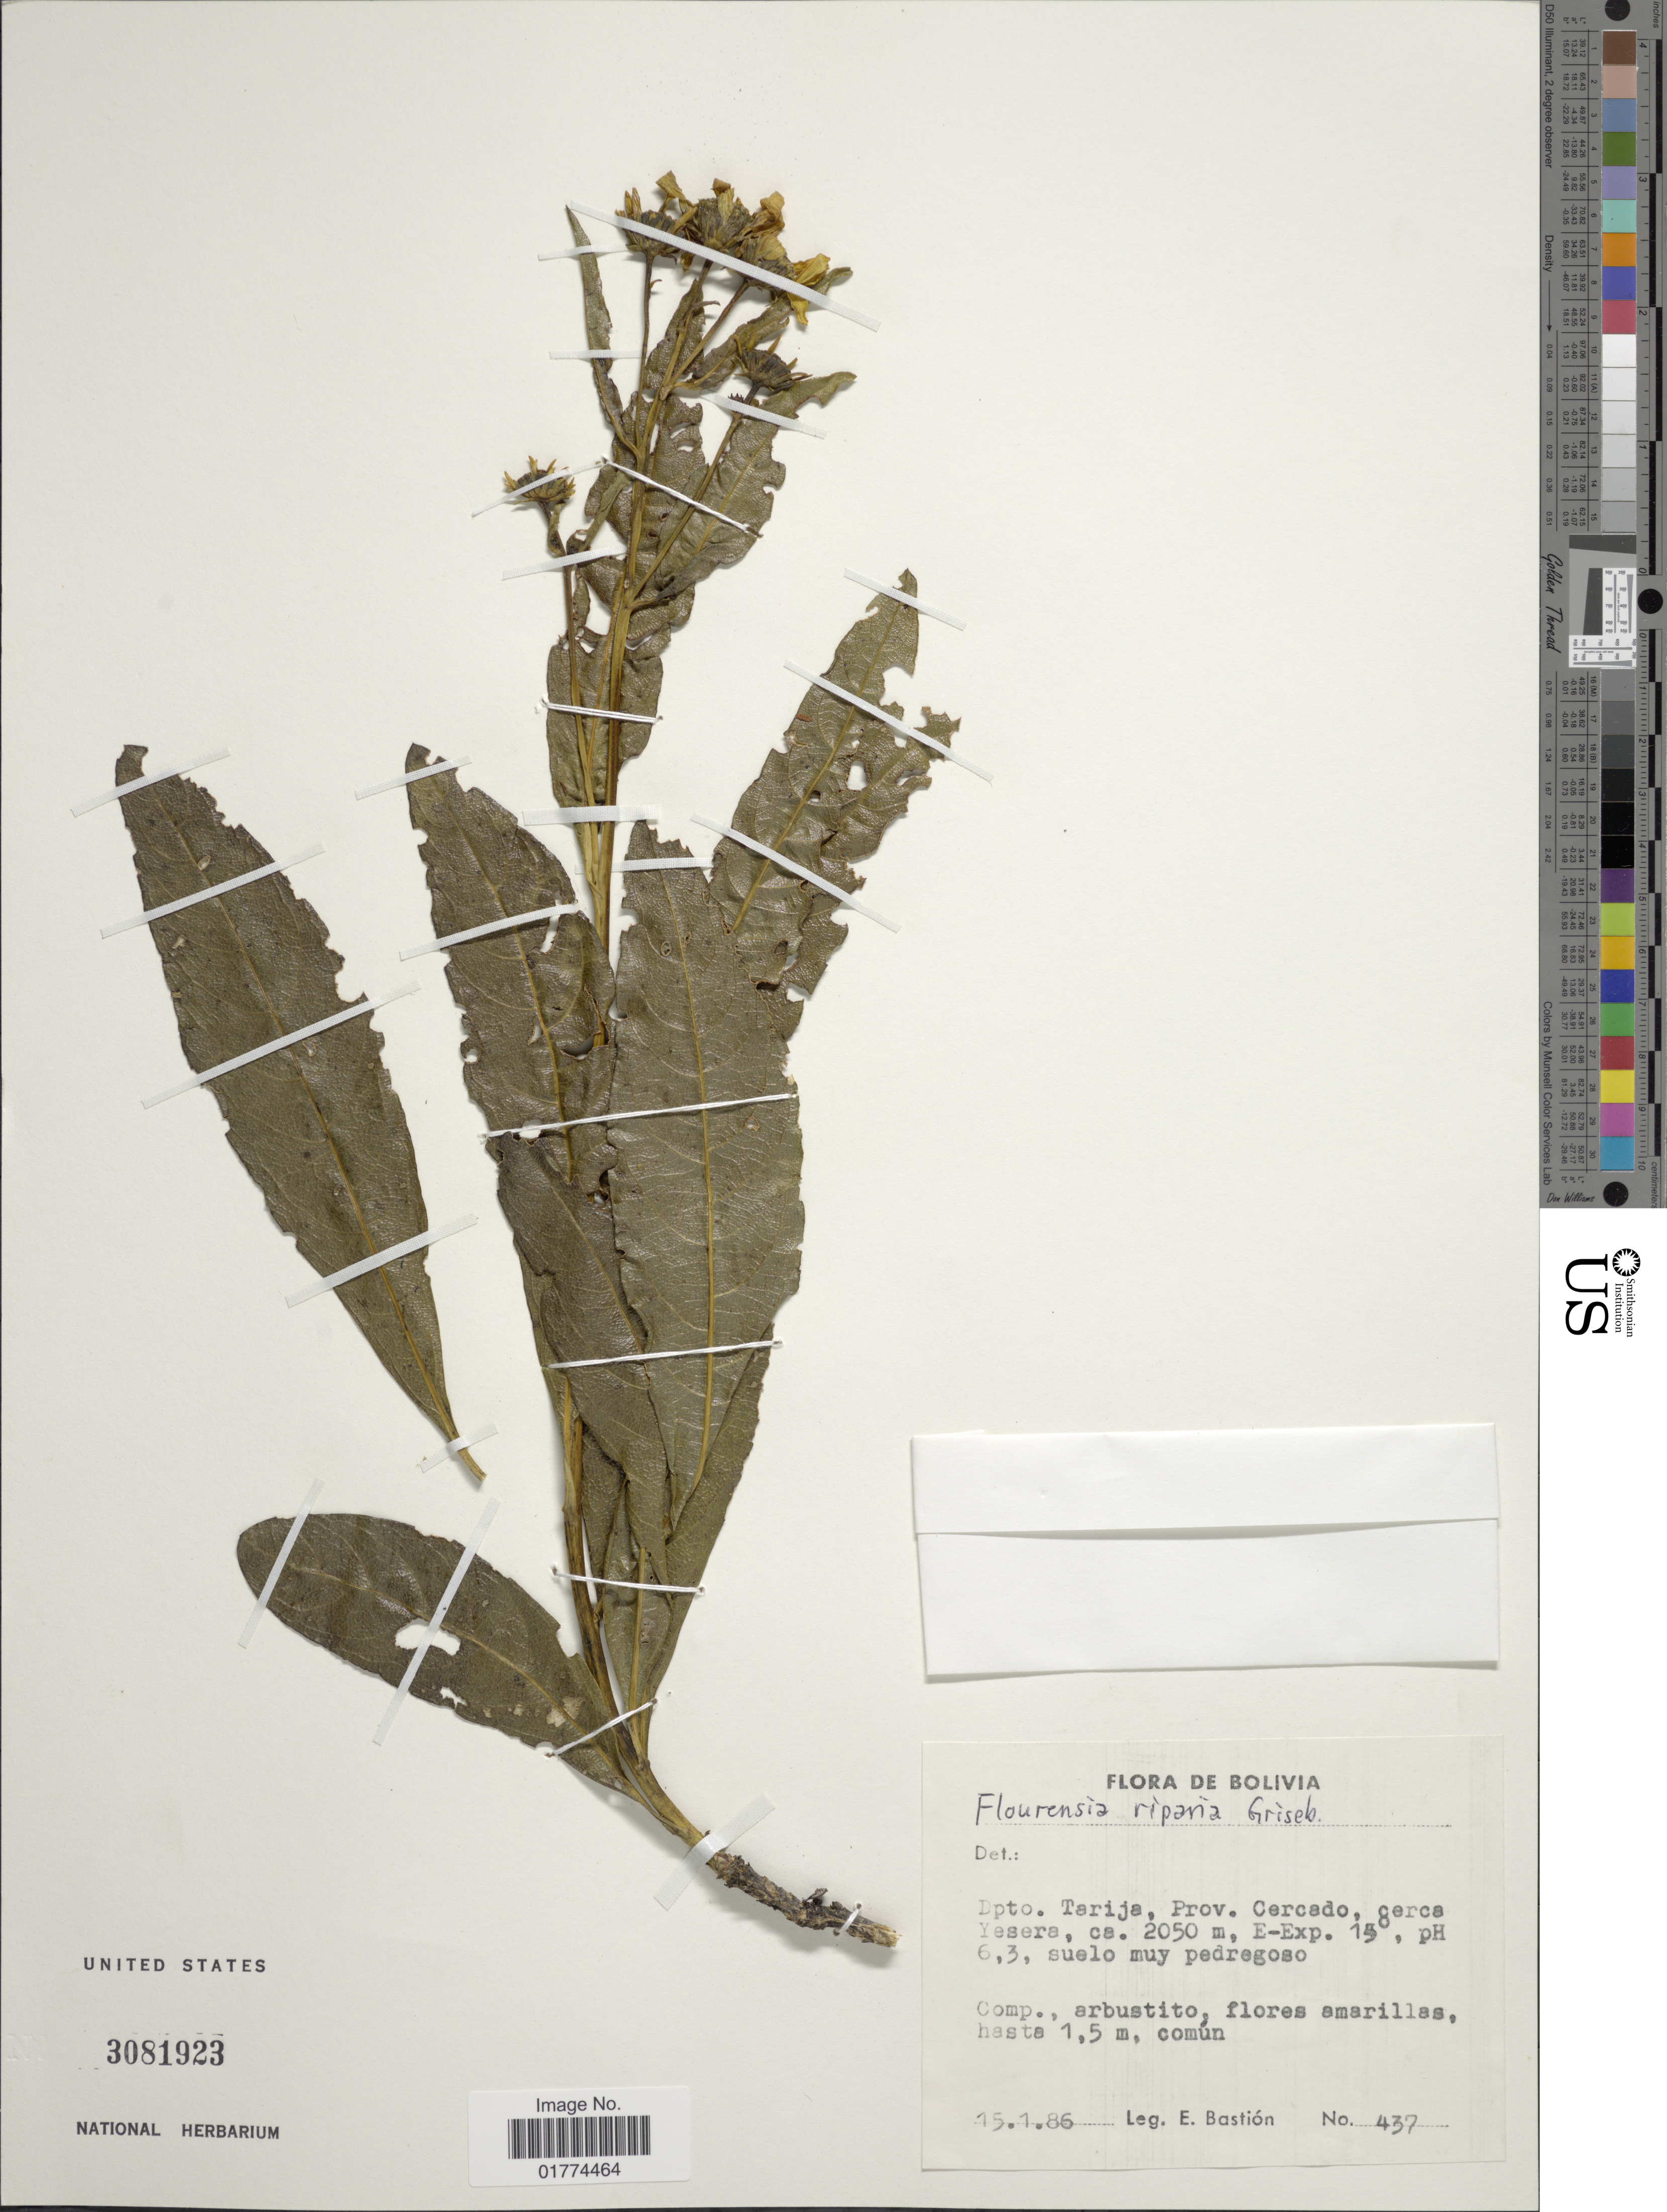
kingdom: Plantae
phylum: Tracheophyta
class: Magnoliopsida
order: Asterales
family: Asteraceae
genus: Flourensia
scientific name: Flourensia riparia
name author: Griseb.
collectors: E. Bastion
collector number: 437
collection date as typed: Transcribed d/m/y: 15/1/86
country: Bolivia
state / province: Tarija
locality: Prov. Cercado, cerca Yesera, E-Exp. 15°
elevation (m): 2050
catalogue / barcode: US 3081923